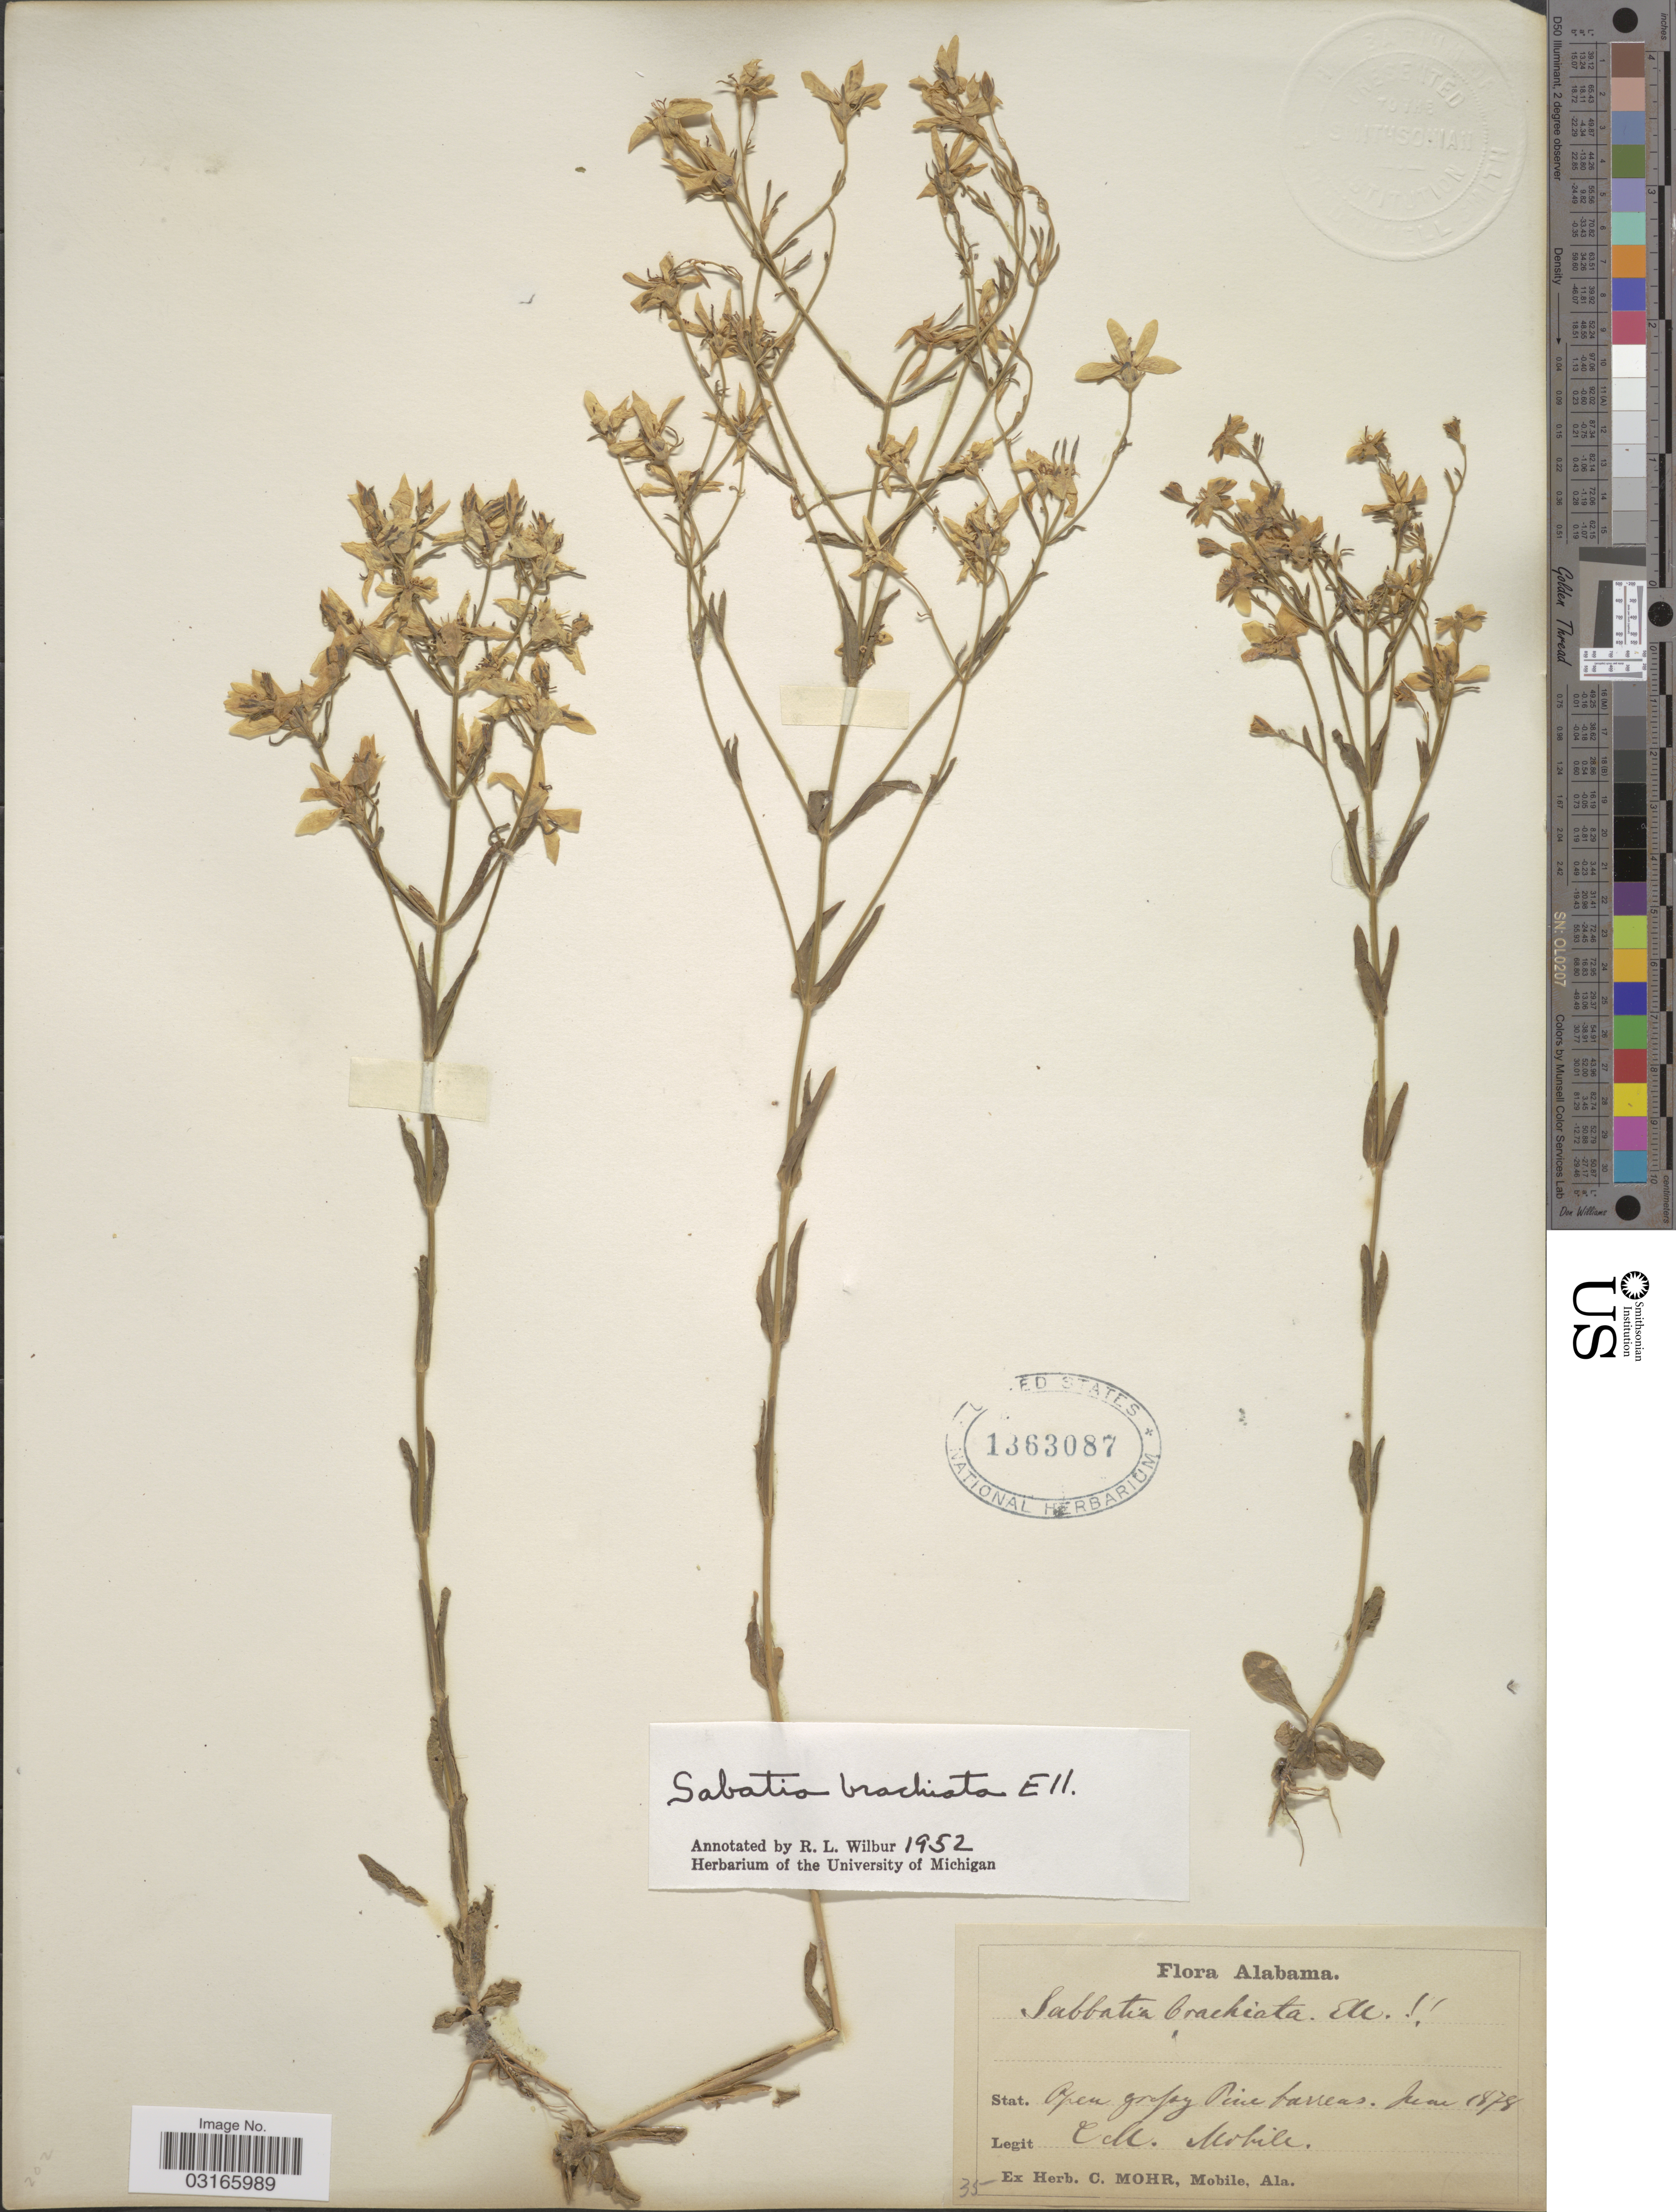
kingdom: Plantae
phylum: Tracheophyta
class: Magnoliopsida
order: Gentianales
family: Gentianaceae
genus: Sabatia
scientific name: Sabatia brachiata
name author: Elliott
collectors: C. T. Mohr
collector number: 35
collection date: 1878-06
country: United States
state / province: Alabama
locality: Stat. Open grassy Pine barrens, Mobile.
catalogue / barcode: US 1363087